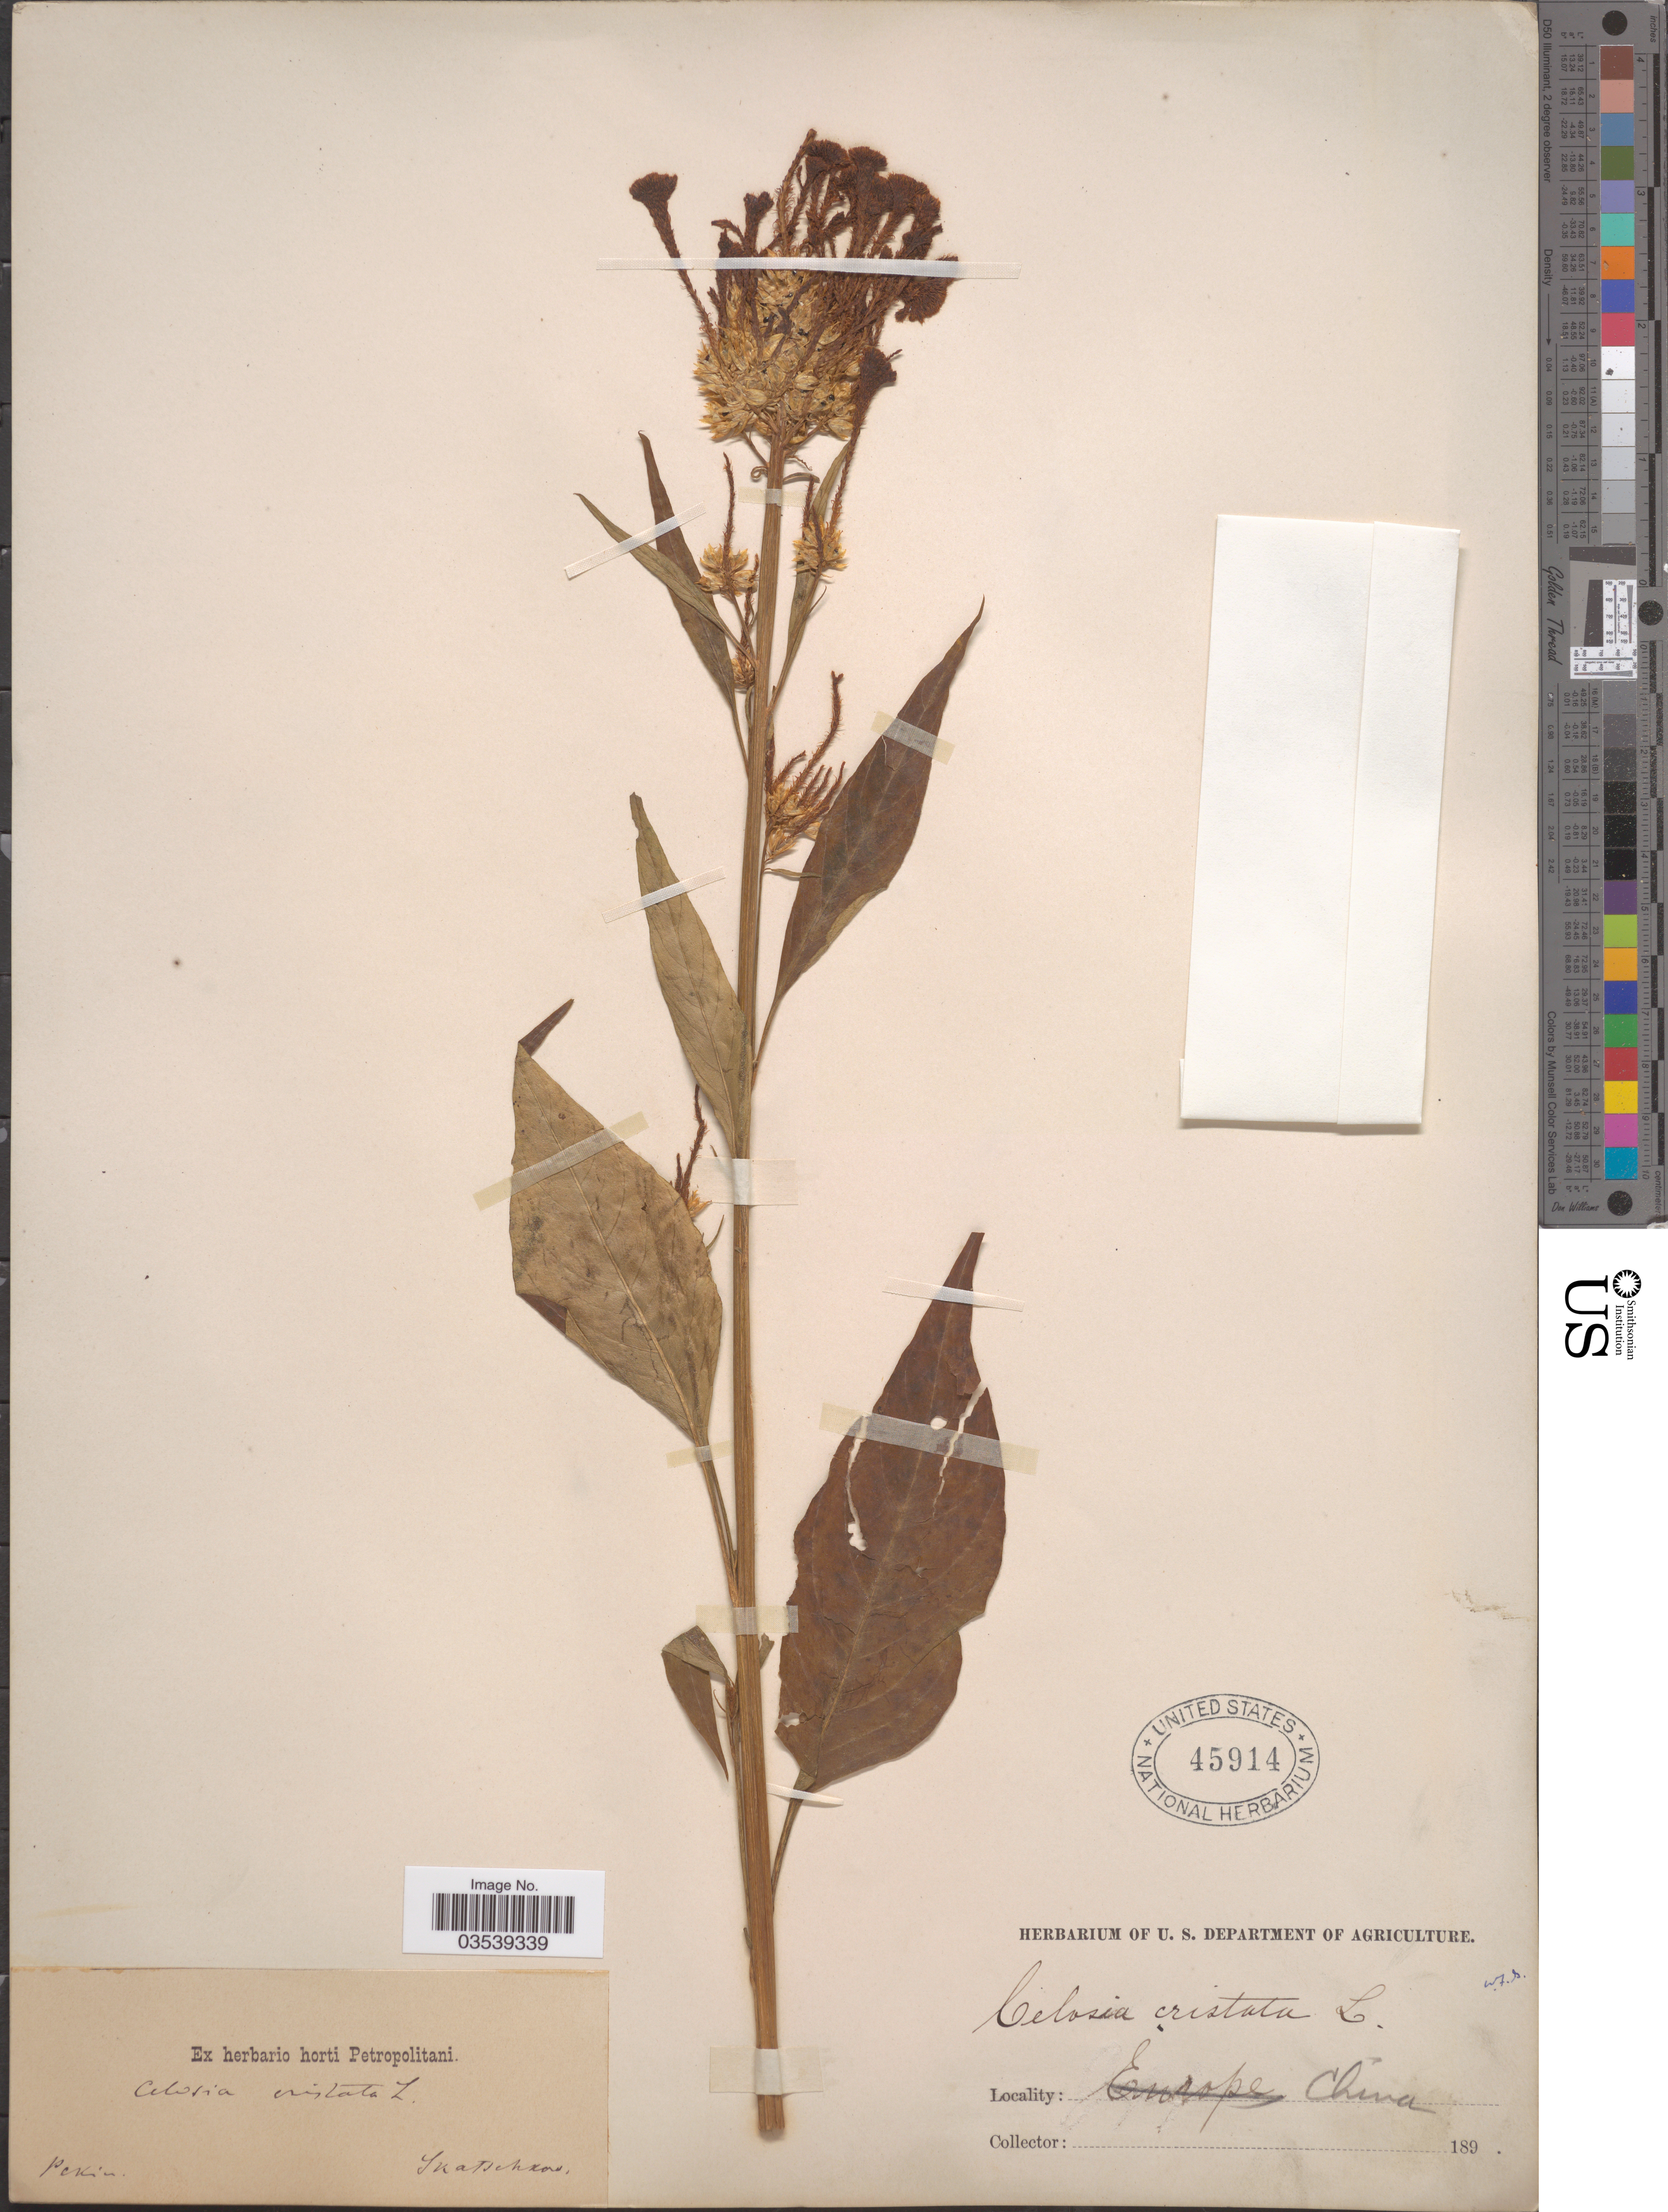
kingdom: Plantae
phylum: Tracheophyta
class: Magnoliopsida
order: Caryophyllales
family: Amaranthaceae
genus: Celosia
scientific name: Celosia argentea var. cristata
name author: (L.) Kuntze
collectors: Skatschkow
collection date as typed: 189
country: China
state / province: Beijing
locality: Pekin.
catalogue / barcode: US 45914